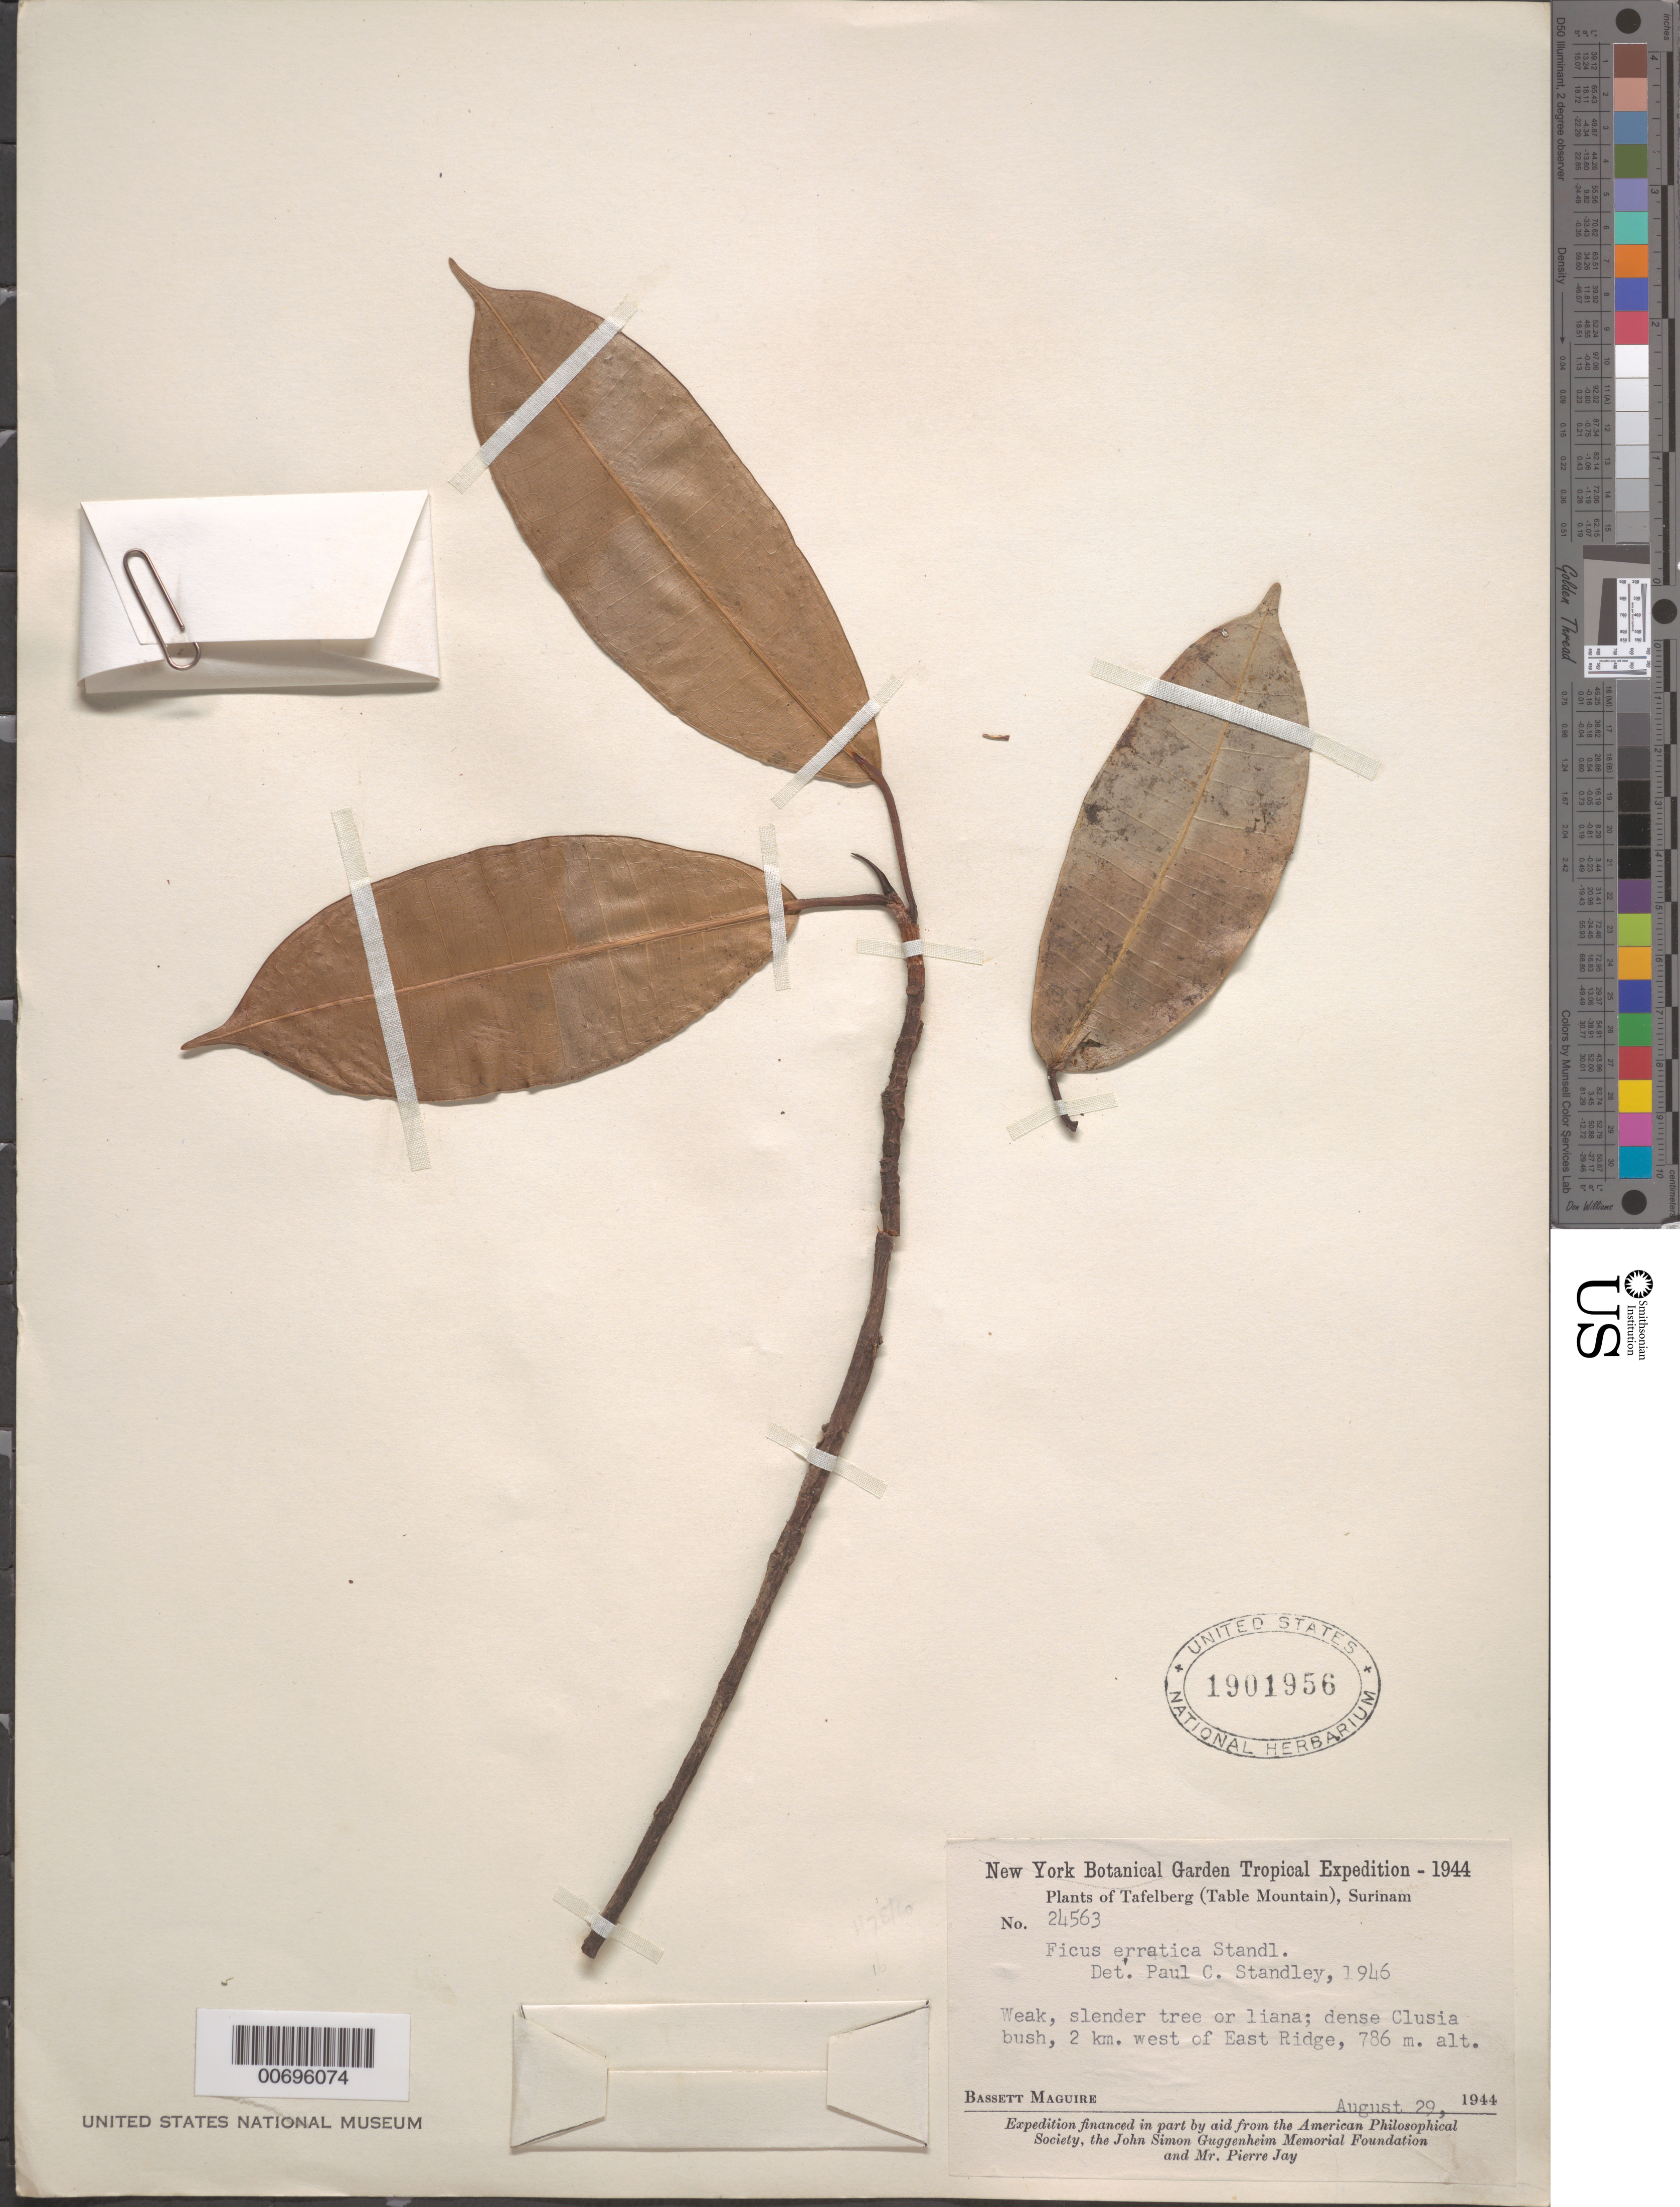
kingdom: Plantae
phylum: Tracheophyta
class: Magnoliopsida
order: Rosales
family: Moraceae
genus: Ficus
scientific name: Ficus erratica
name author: Standl.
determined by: Standley, Paul C.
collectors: B. Maguire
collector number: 24563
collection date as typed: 29-Aug-44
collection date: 1944-08-29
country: Suriname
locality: Tafelberg (Table Mountain), East Ridge, 2 km W of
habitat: Dense Clusia bush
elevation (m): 786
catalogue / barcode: US 1901956